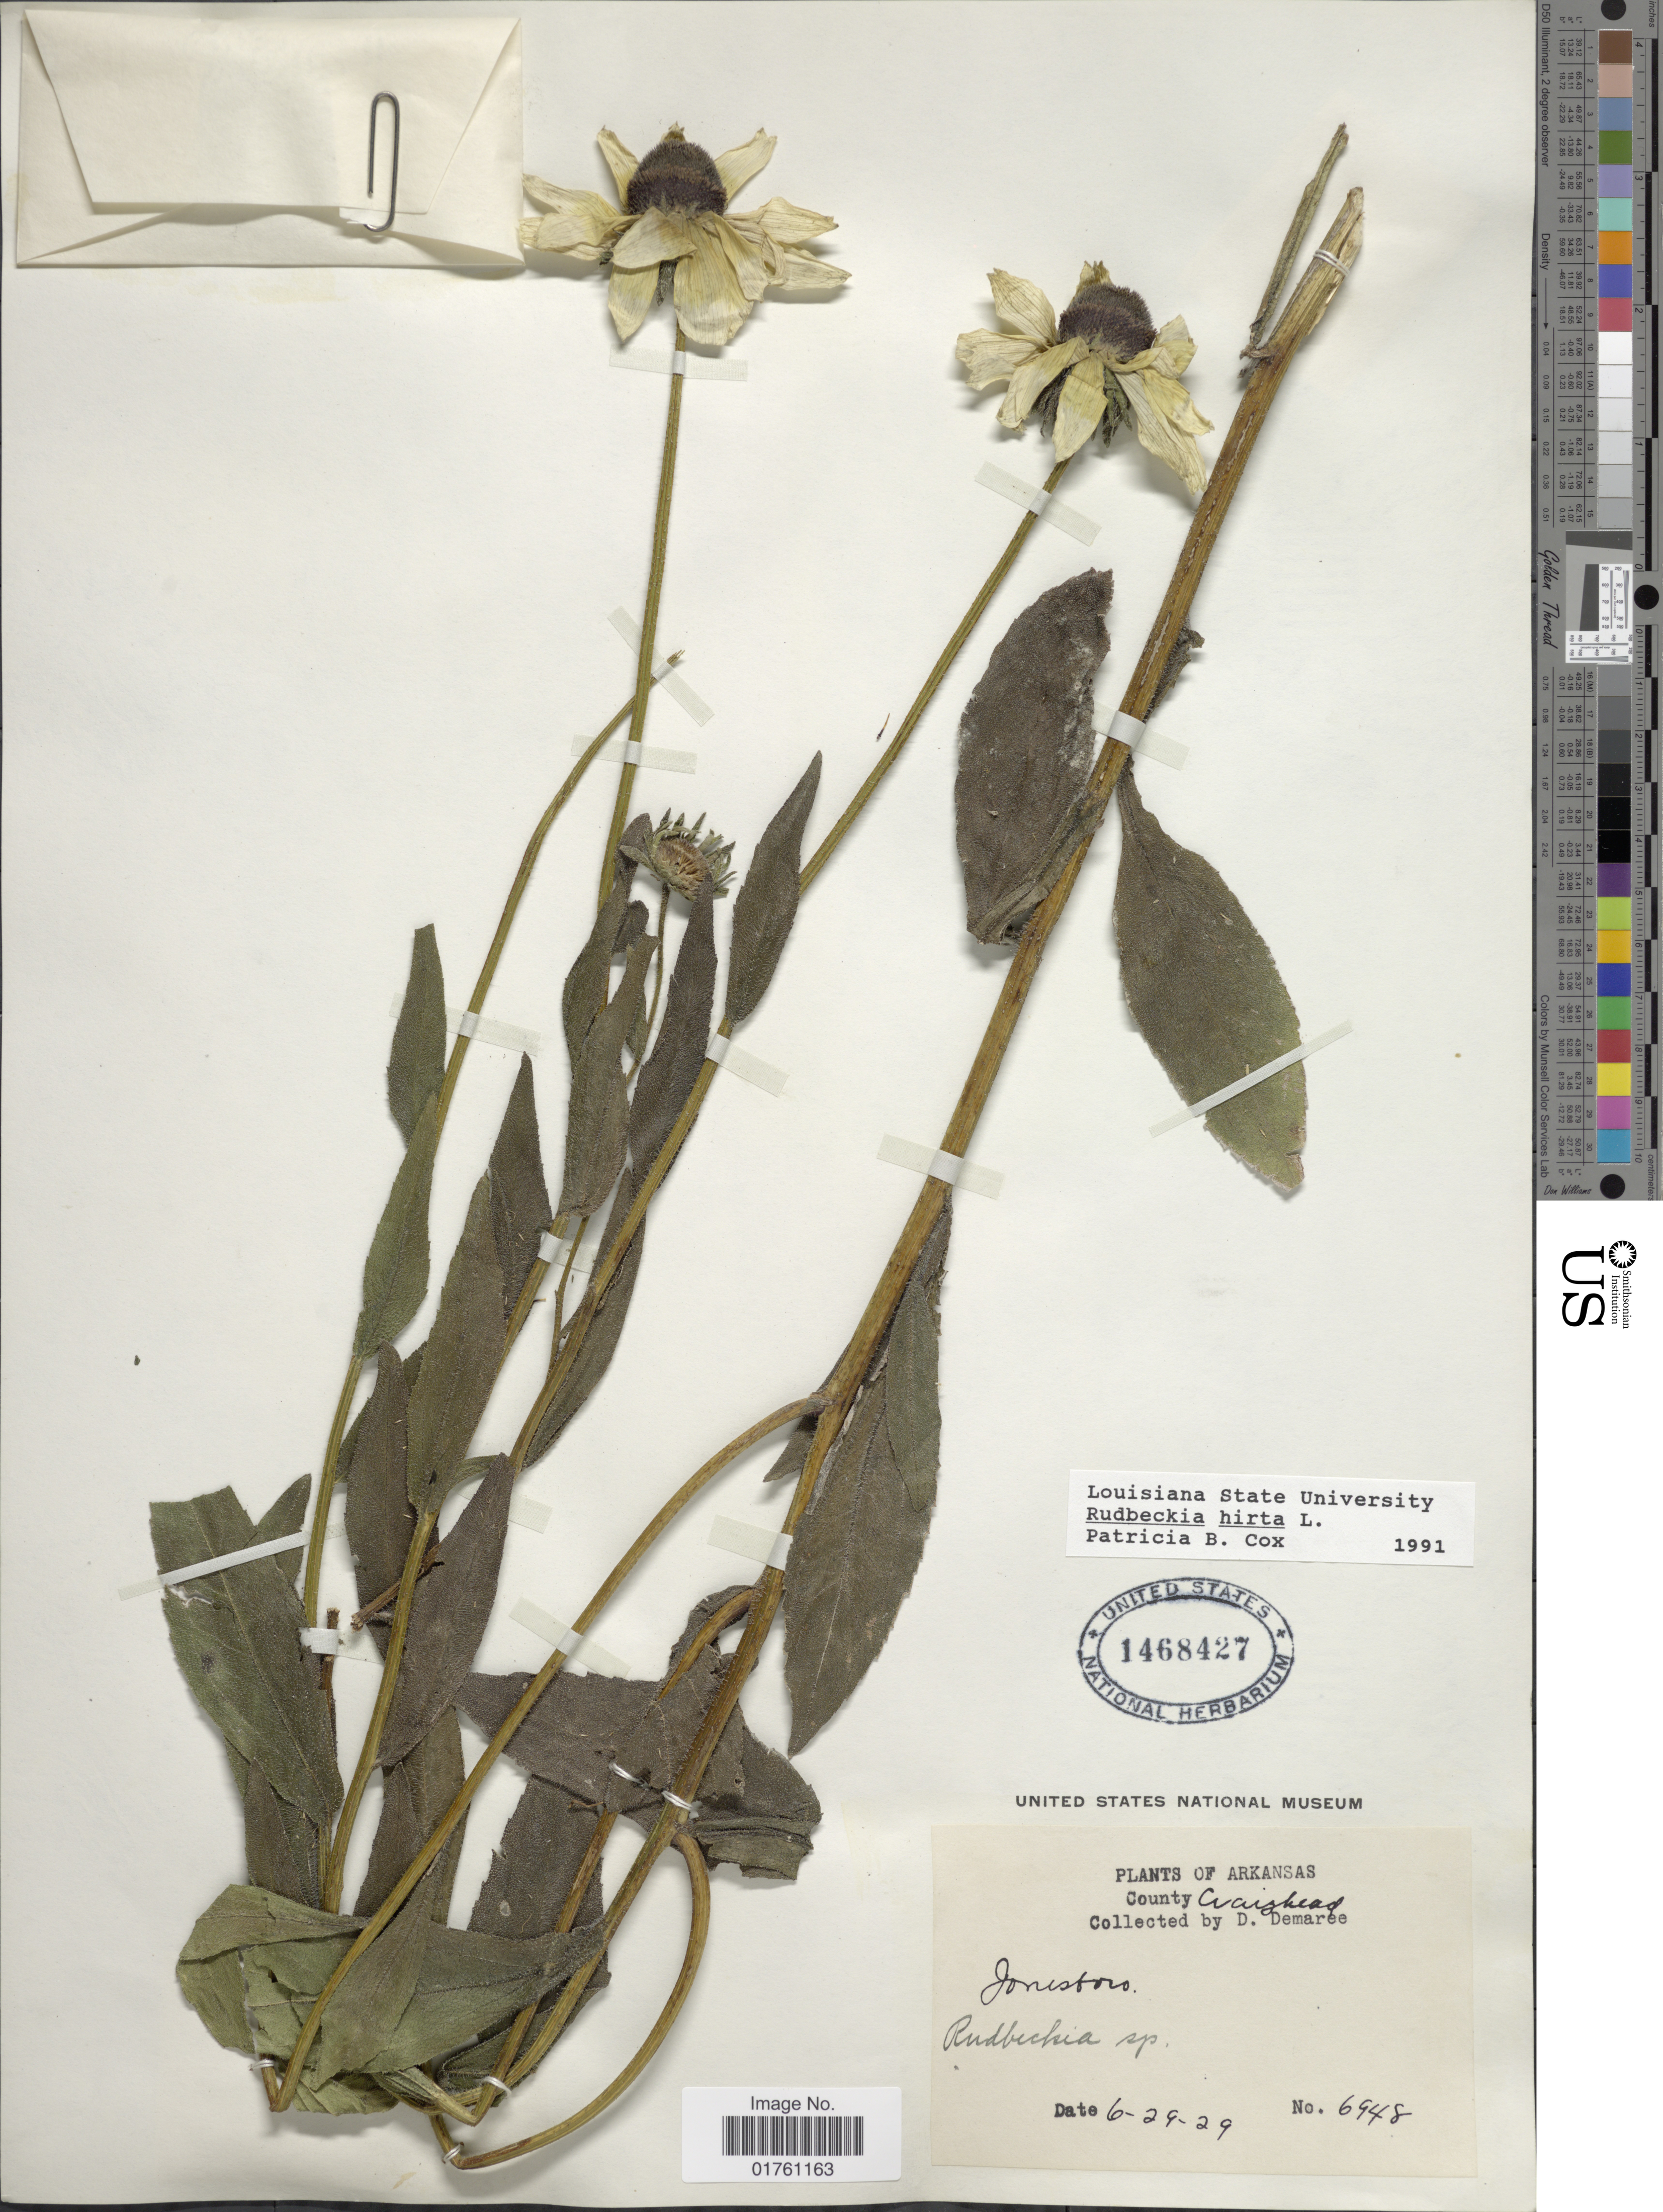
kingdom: Plantae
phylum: Tracheophyta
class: Magnoliopsida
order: Asterales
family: Asteraceae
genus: Rudbeckia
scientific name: Rudbeckia hirta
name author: L.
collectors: D. Demaree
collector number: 6948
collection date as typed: Transcribed d/m/y: 29/6/29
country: United States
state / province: Arkansas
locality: County Craighead, Jonesboro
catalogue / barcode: US 1468427